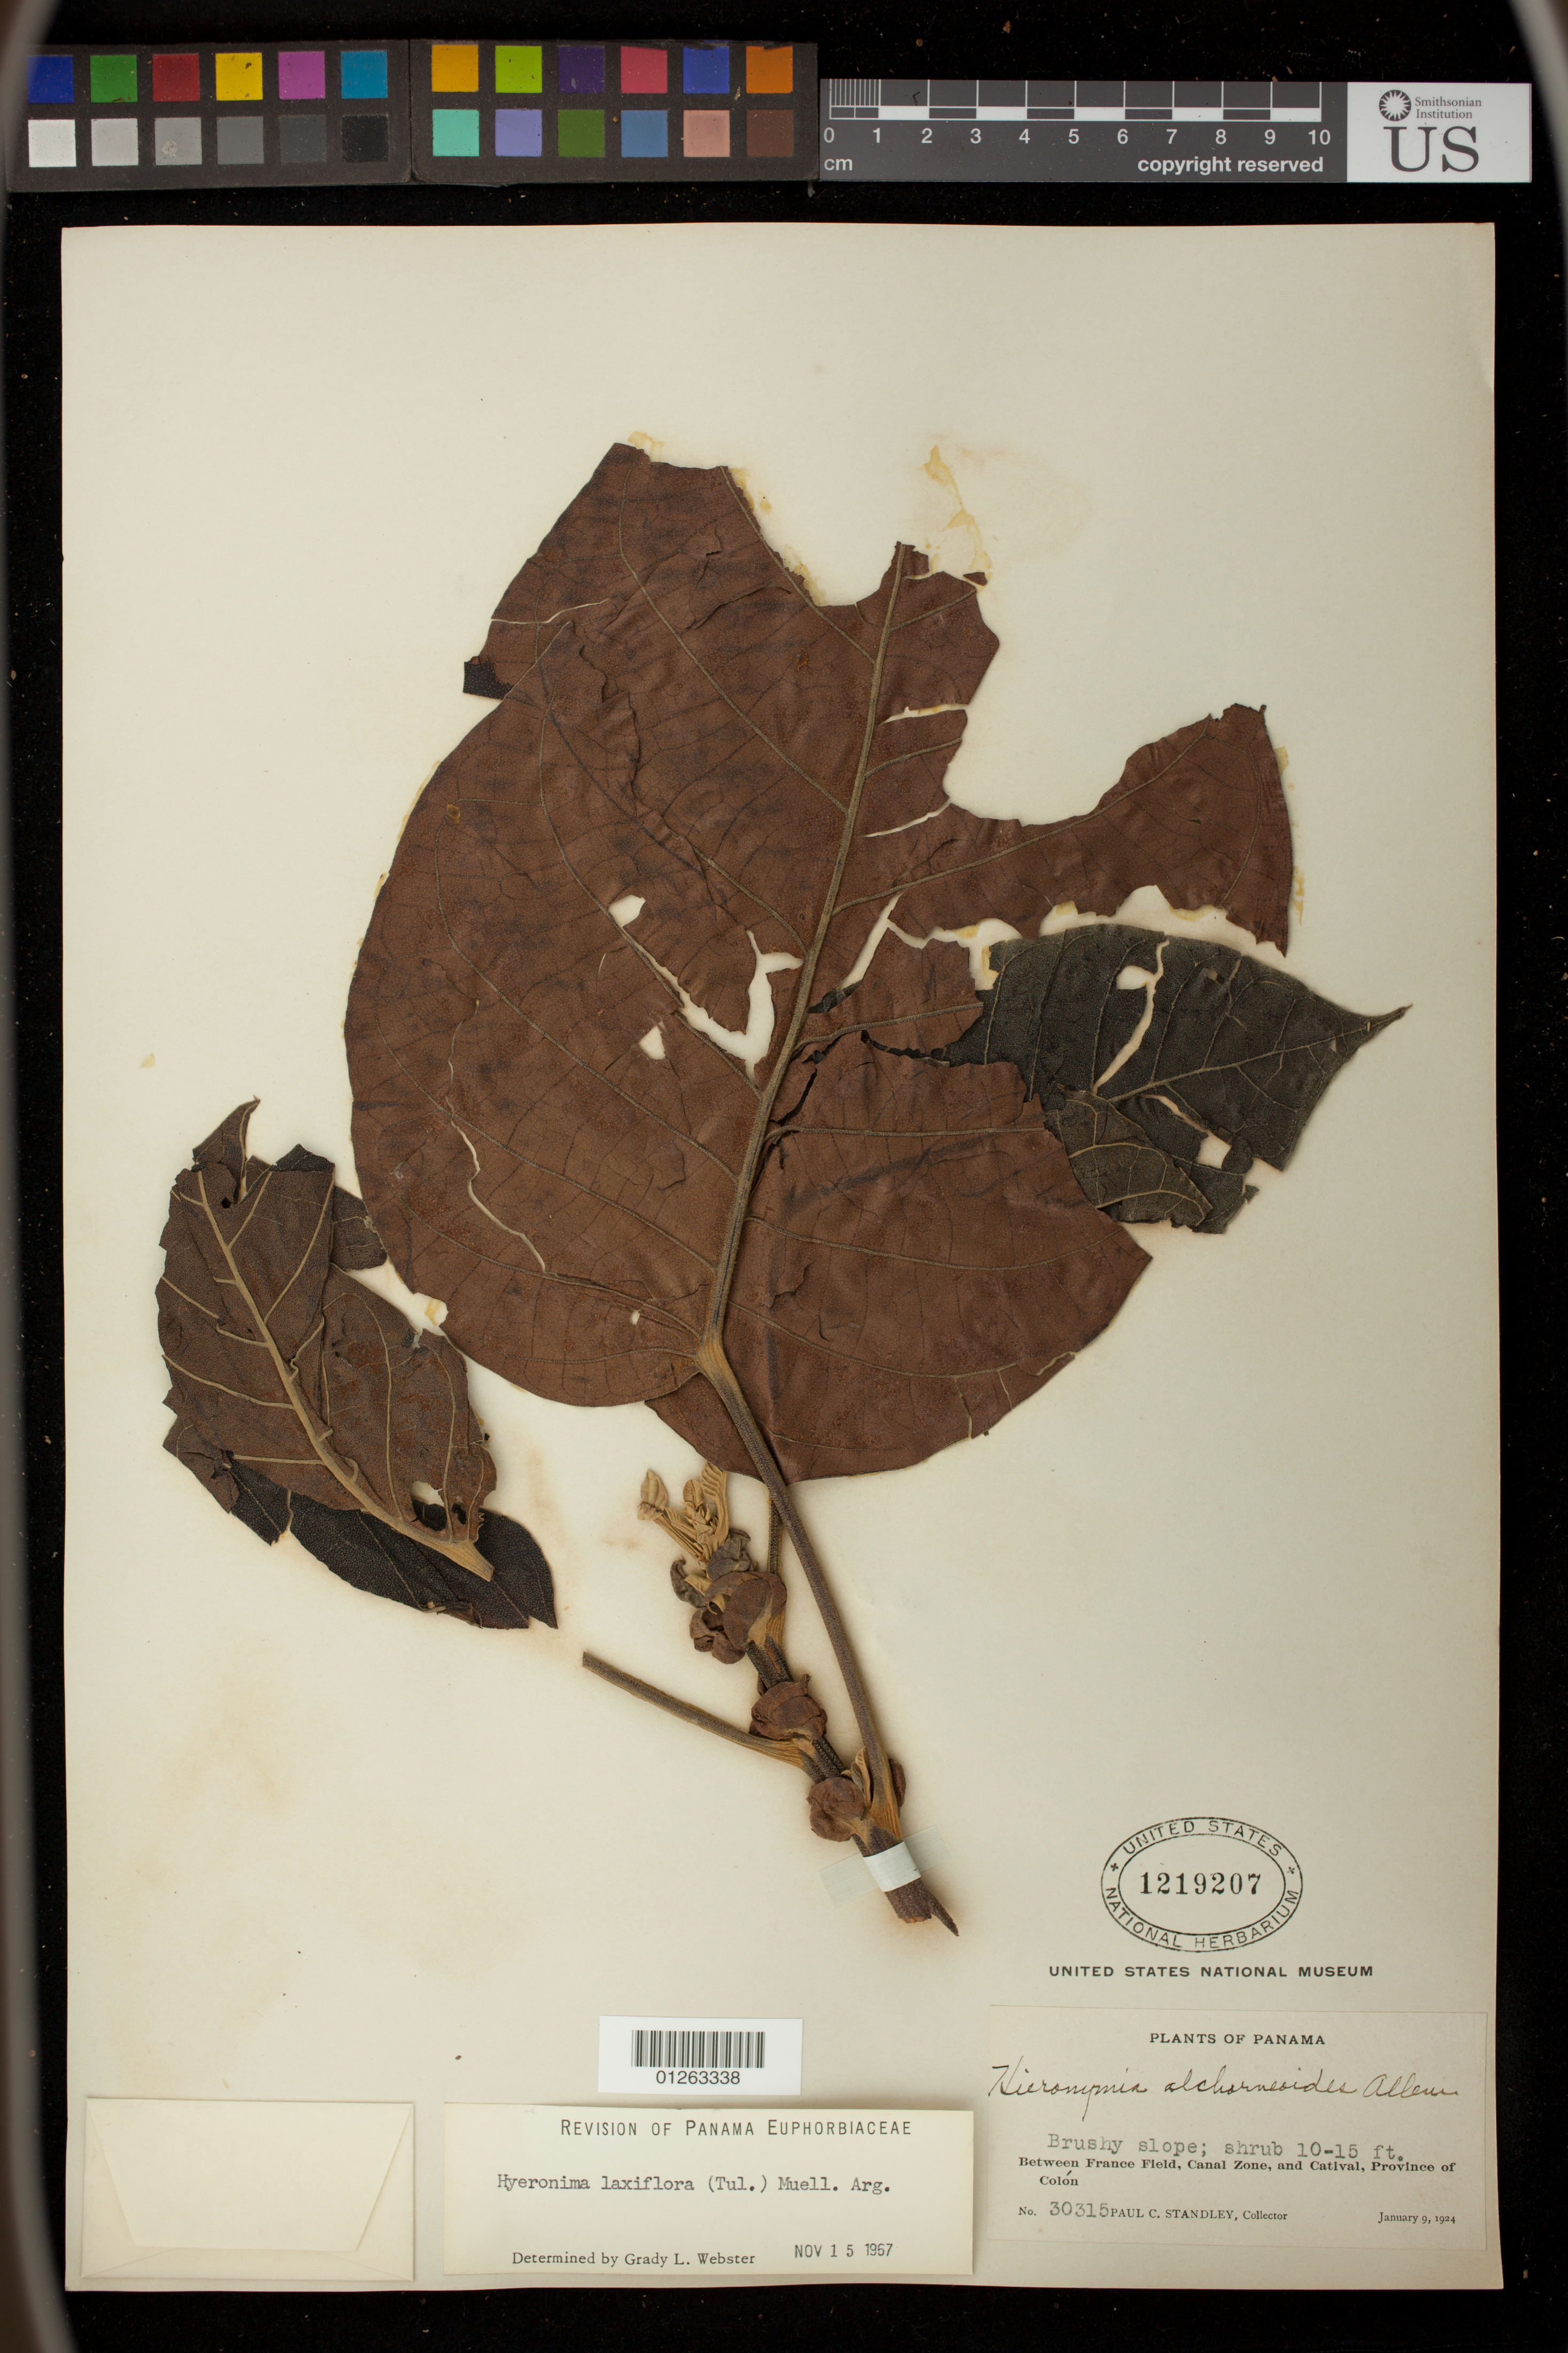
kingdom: Plantae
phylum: Tracheophyta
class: Magnoliopsida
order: Malpighiales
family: Phyllanthaceae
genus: Hieronyma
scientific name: Hieronyma alchorneoides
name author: Allemão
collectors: P. C. Standley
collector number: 3031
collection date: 1924-01-09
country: Panama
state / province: Colón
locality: Between France Field, Canal Zone, and Catival, Province of Colon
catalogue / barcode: US 1219207